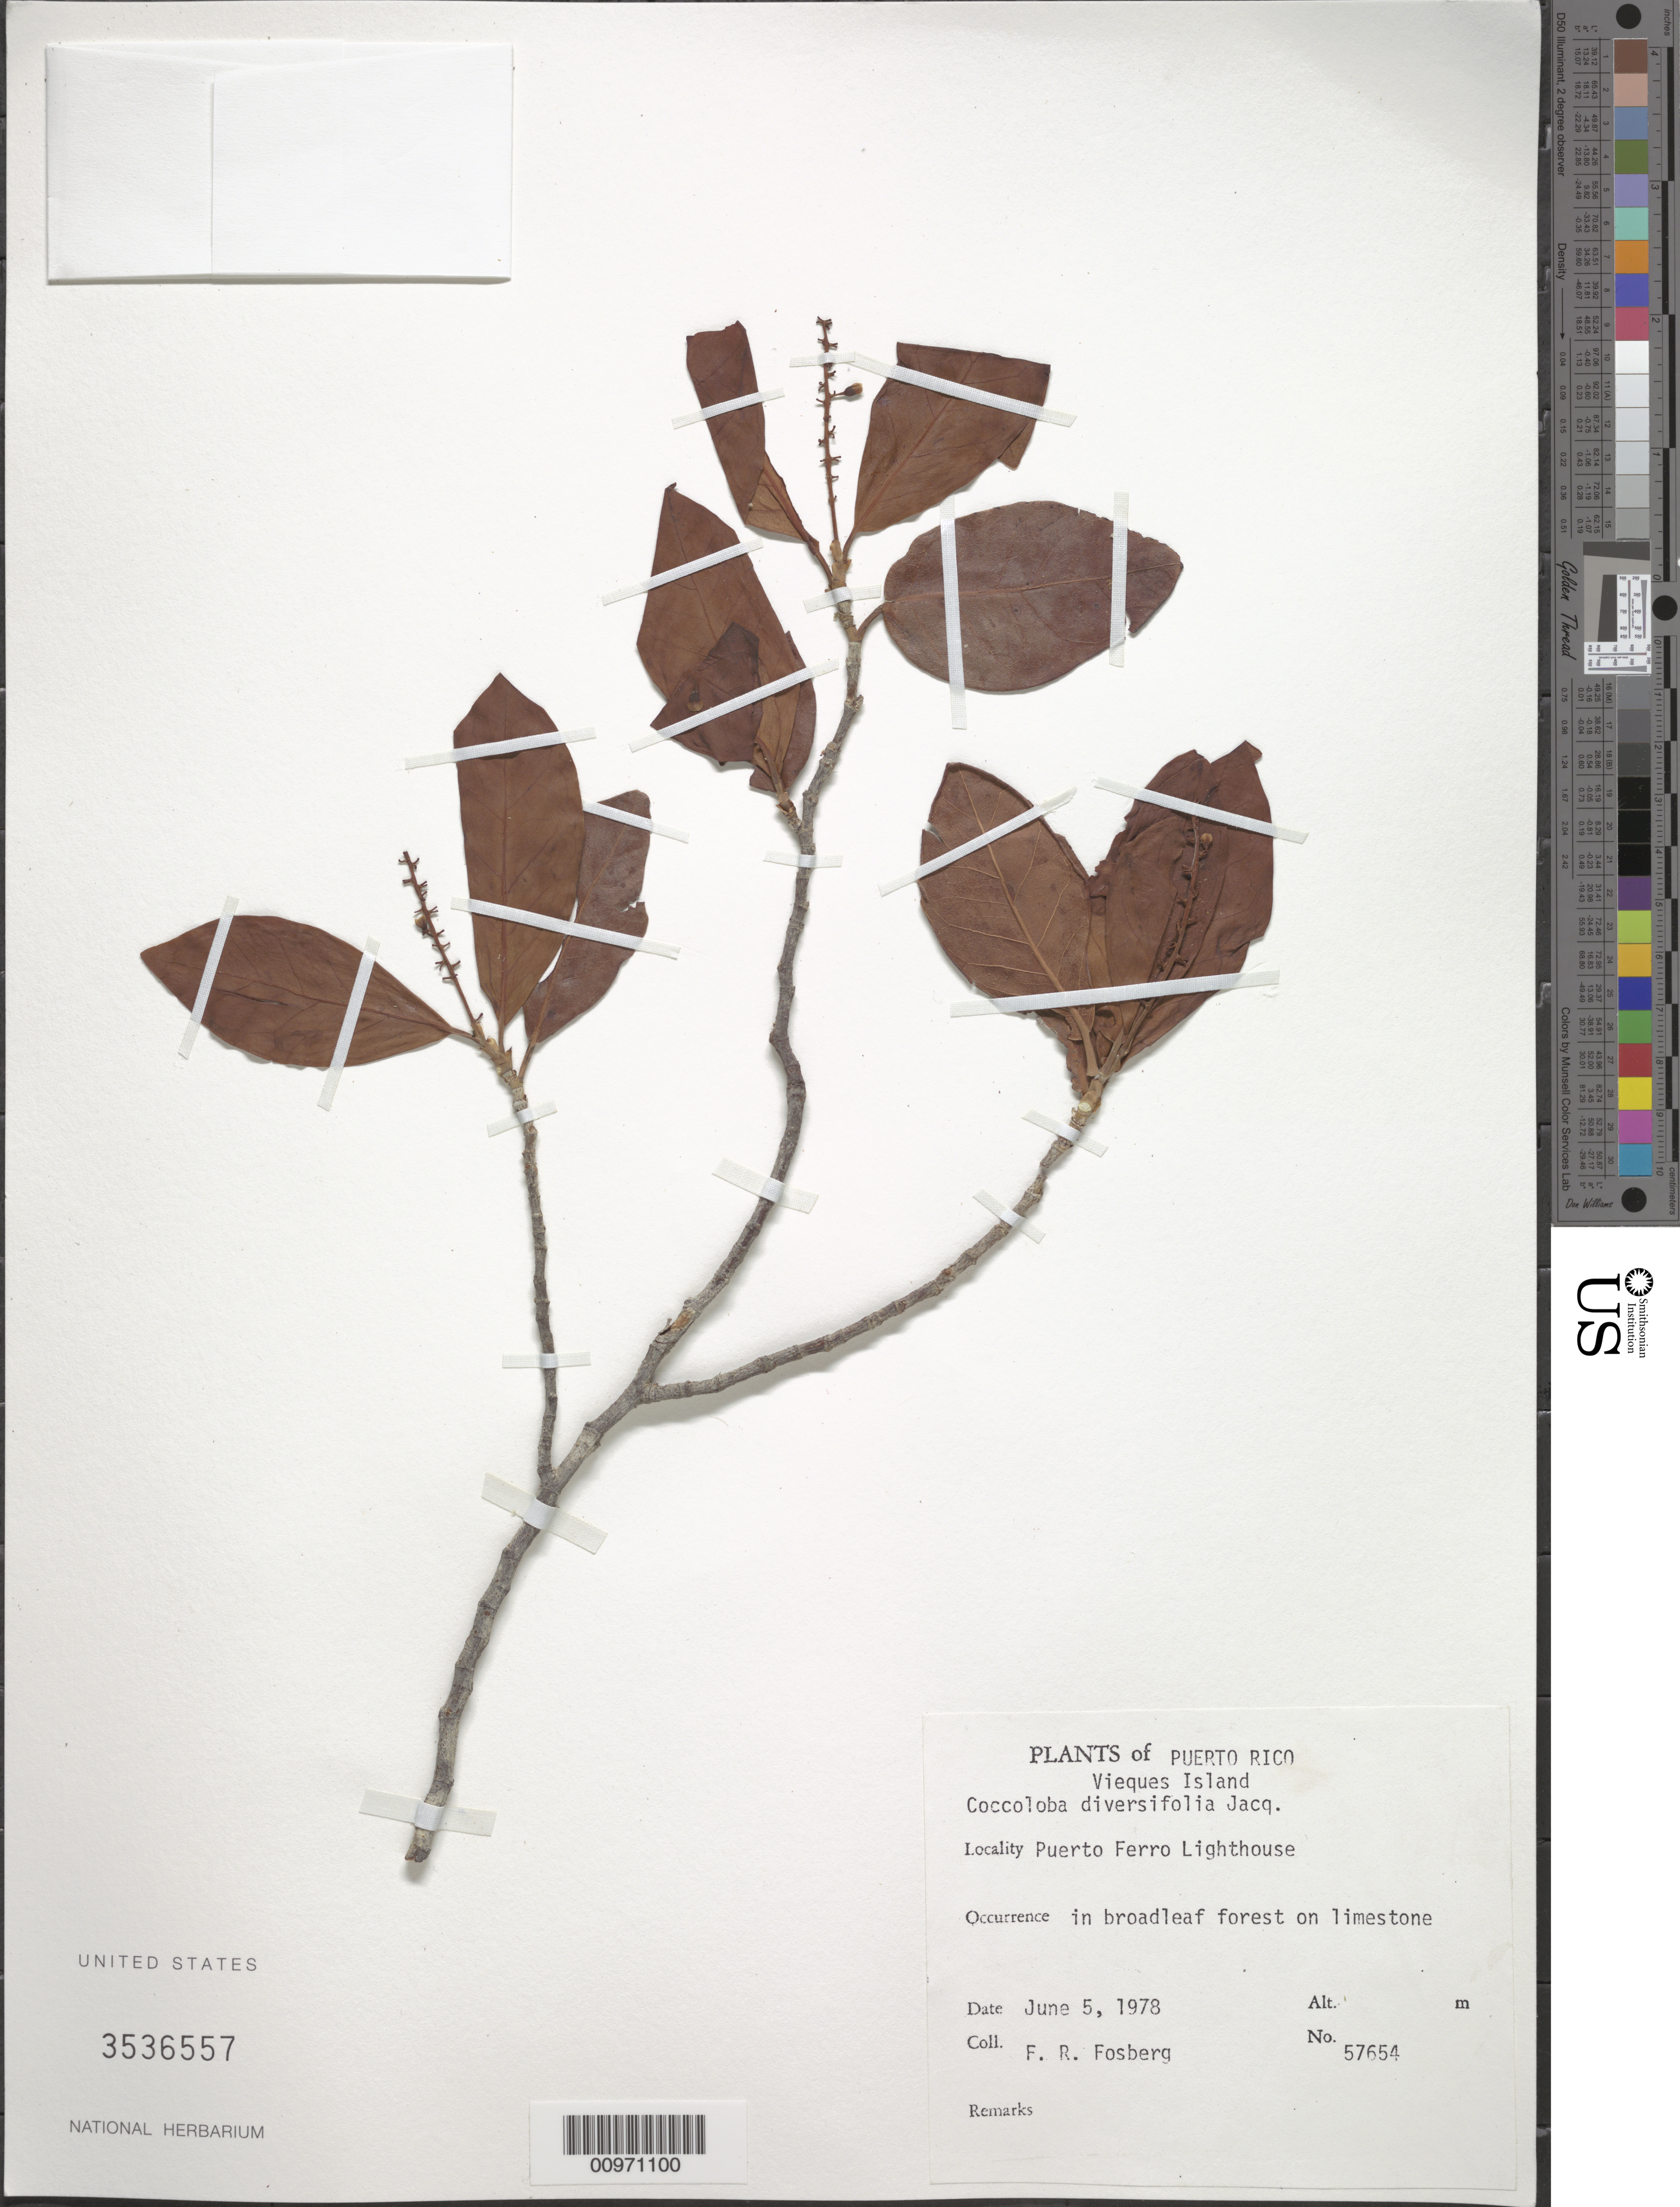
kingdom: Plantae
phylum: Tracheophyta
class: Magnoliopsida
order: Caryophyllales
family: Polygonaceae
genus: Coccoloba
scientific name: Coccoloba diversifolia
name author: Jacq.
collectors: F. R. Fosberg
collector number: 57654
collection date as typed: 05 Jun 1978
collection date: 1978-06-05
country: Puerto Rico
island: Vieques I.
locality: Puerto Ferro Lighthouse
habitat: In broadleaf forest on limestone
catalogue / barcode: US 3536557